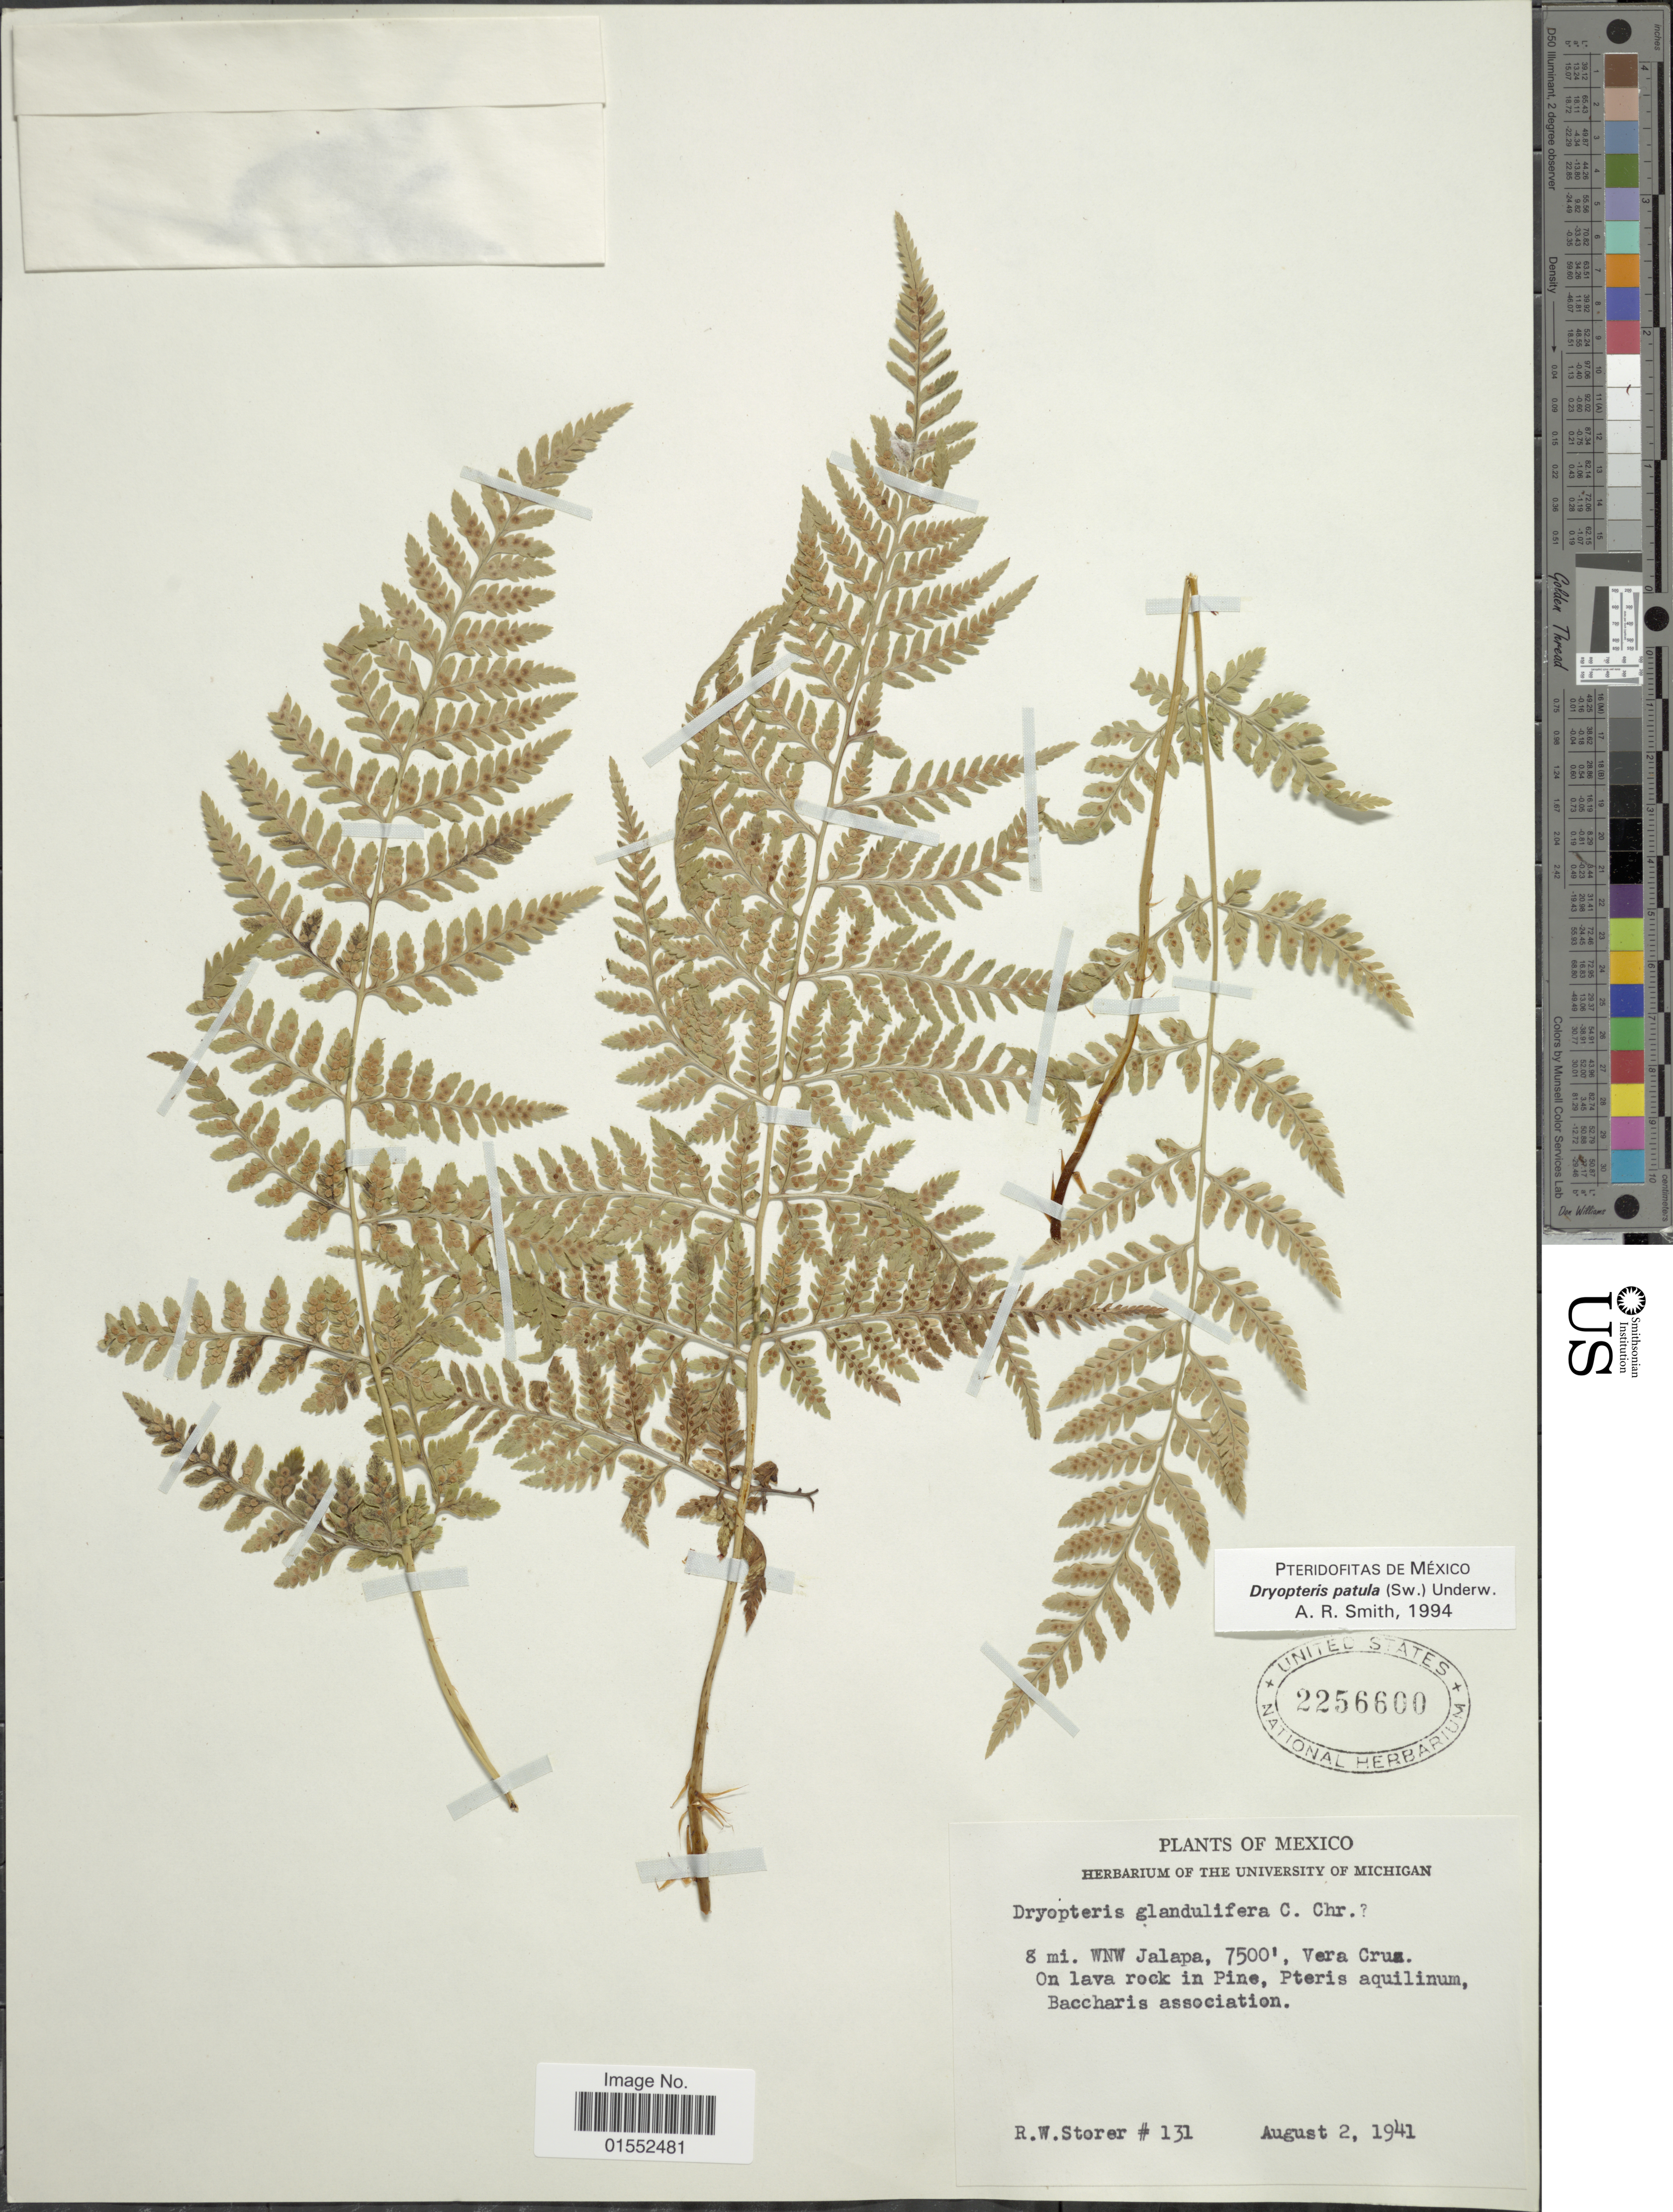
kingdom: Plantae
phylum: Tracheophyta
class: Polypodiopsida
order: Polypodiales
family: Dryopteridaceae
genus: Dryopteris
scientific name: Dryopteris patula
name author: (Sw.) Underw.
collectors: R. Storer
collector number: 131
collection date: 1941-08-02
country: Mexico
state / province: Veracruz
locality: Mexico. 8 mi. WNW Jalapa, Vera Cruz. On lava rock in Pine, Pteris aquilinum. Baccharis association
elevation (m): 2286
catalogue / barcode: US 2256600